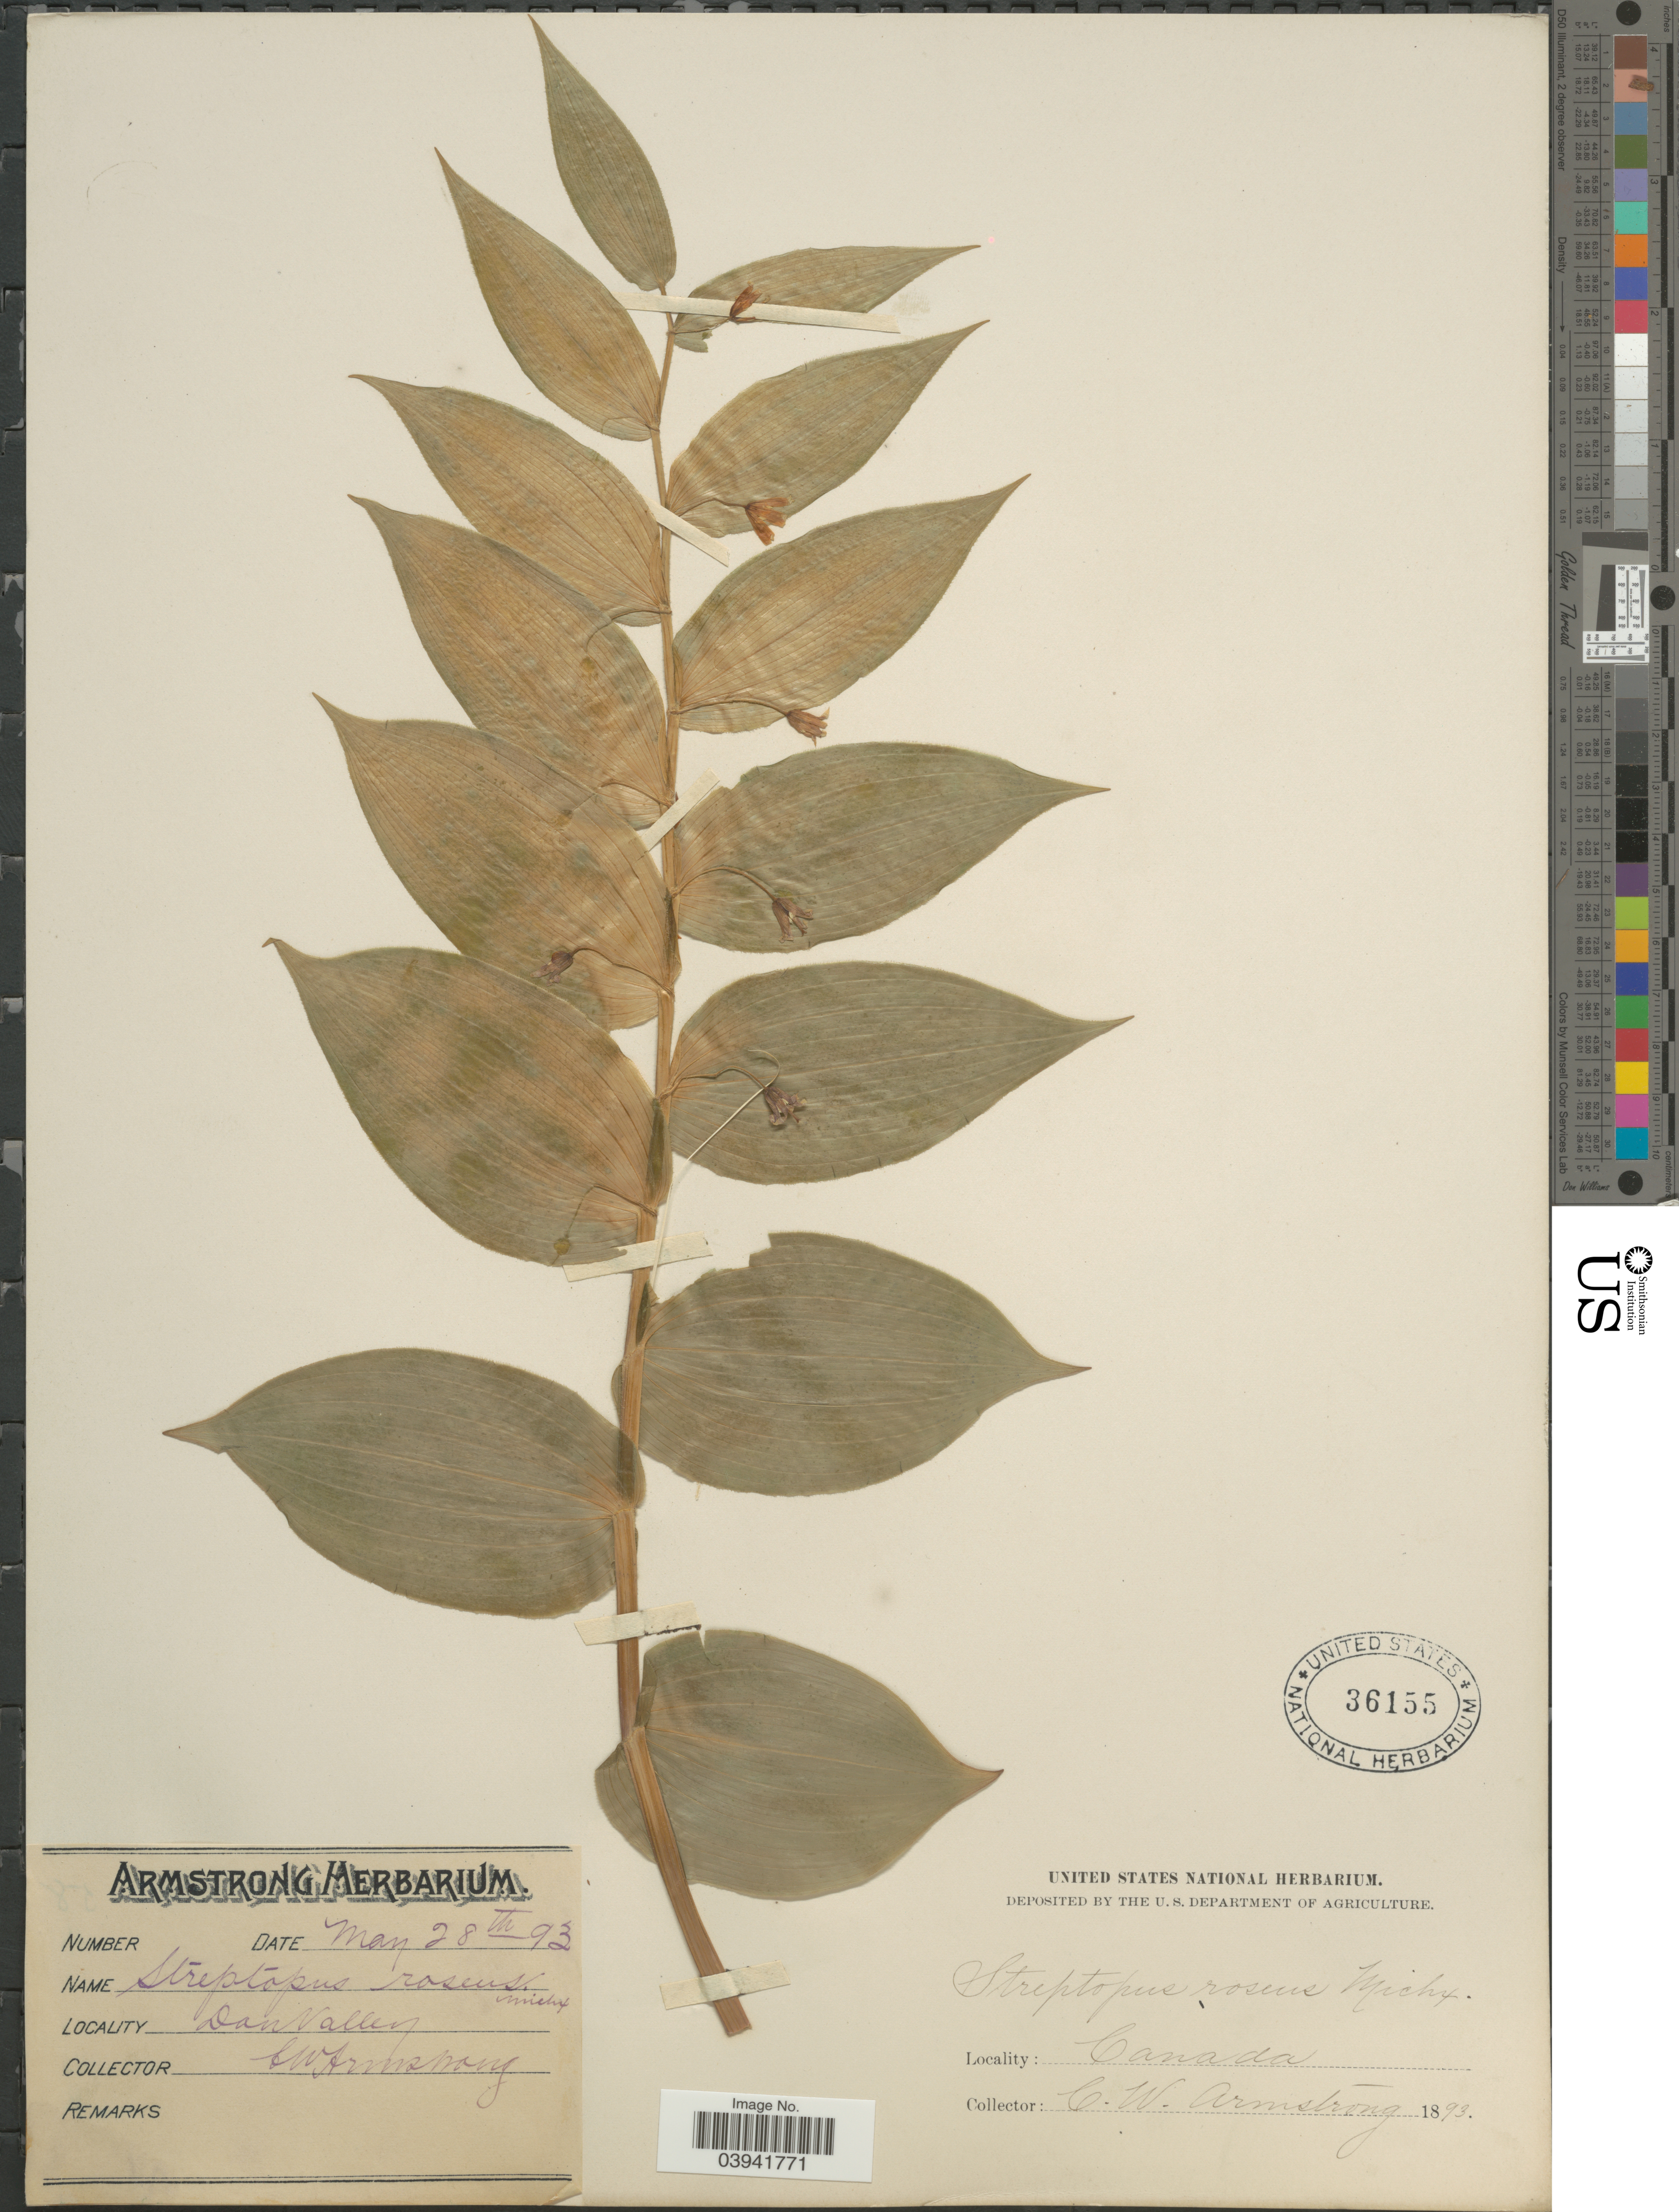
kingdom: Plantae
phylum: Tracheophyta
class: Liliopsida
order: Liliales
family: Liliaceae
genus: Streptopus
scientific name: Streptopus roseus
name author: Michx.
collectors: C. W. Armstrong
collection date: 1893-05-28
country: Canada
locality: Dan Valley.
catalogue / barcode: US 36155